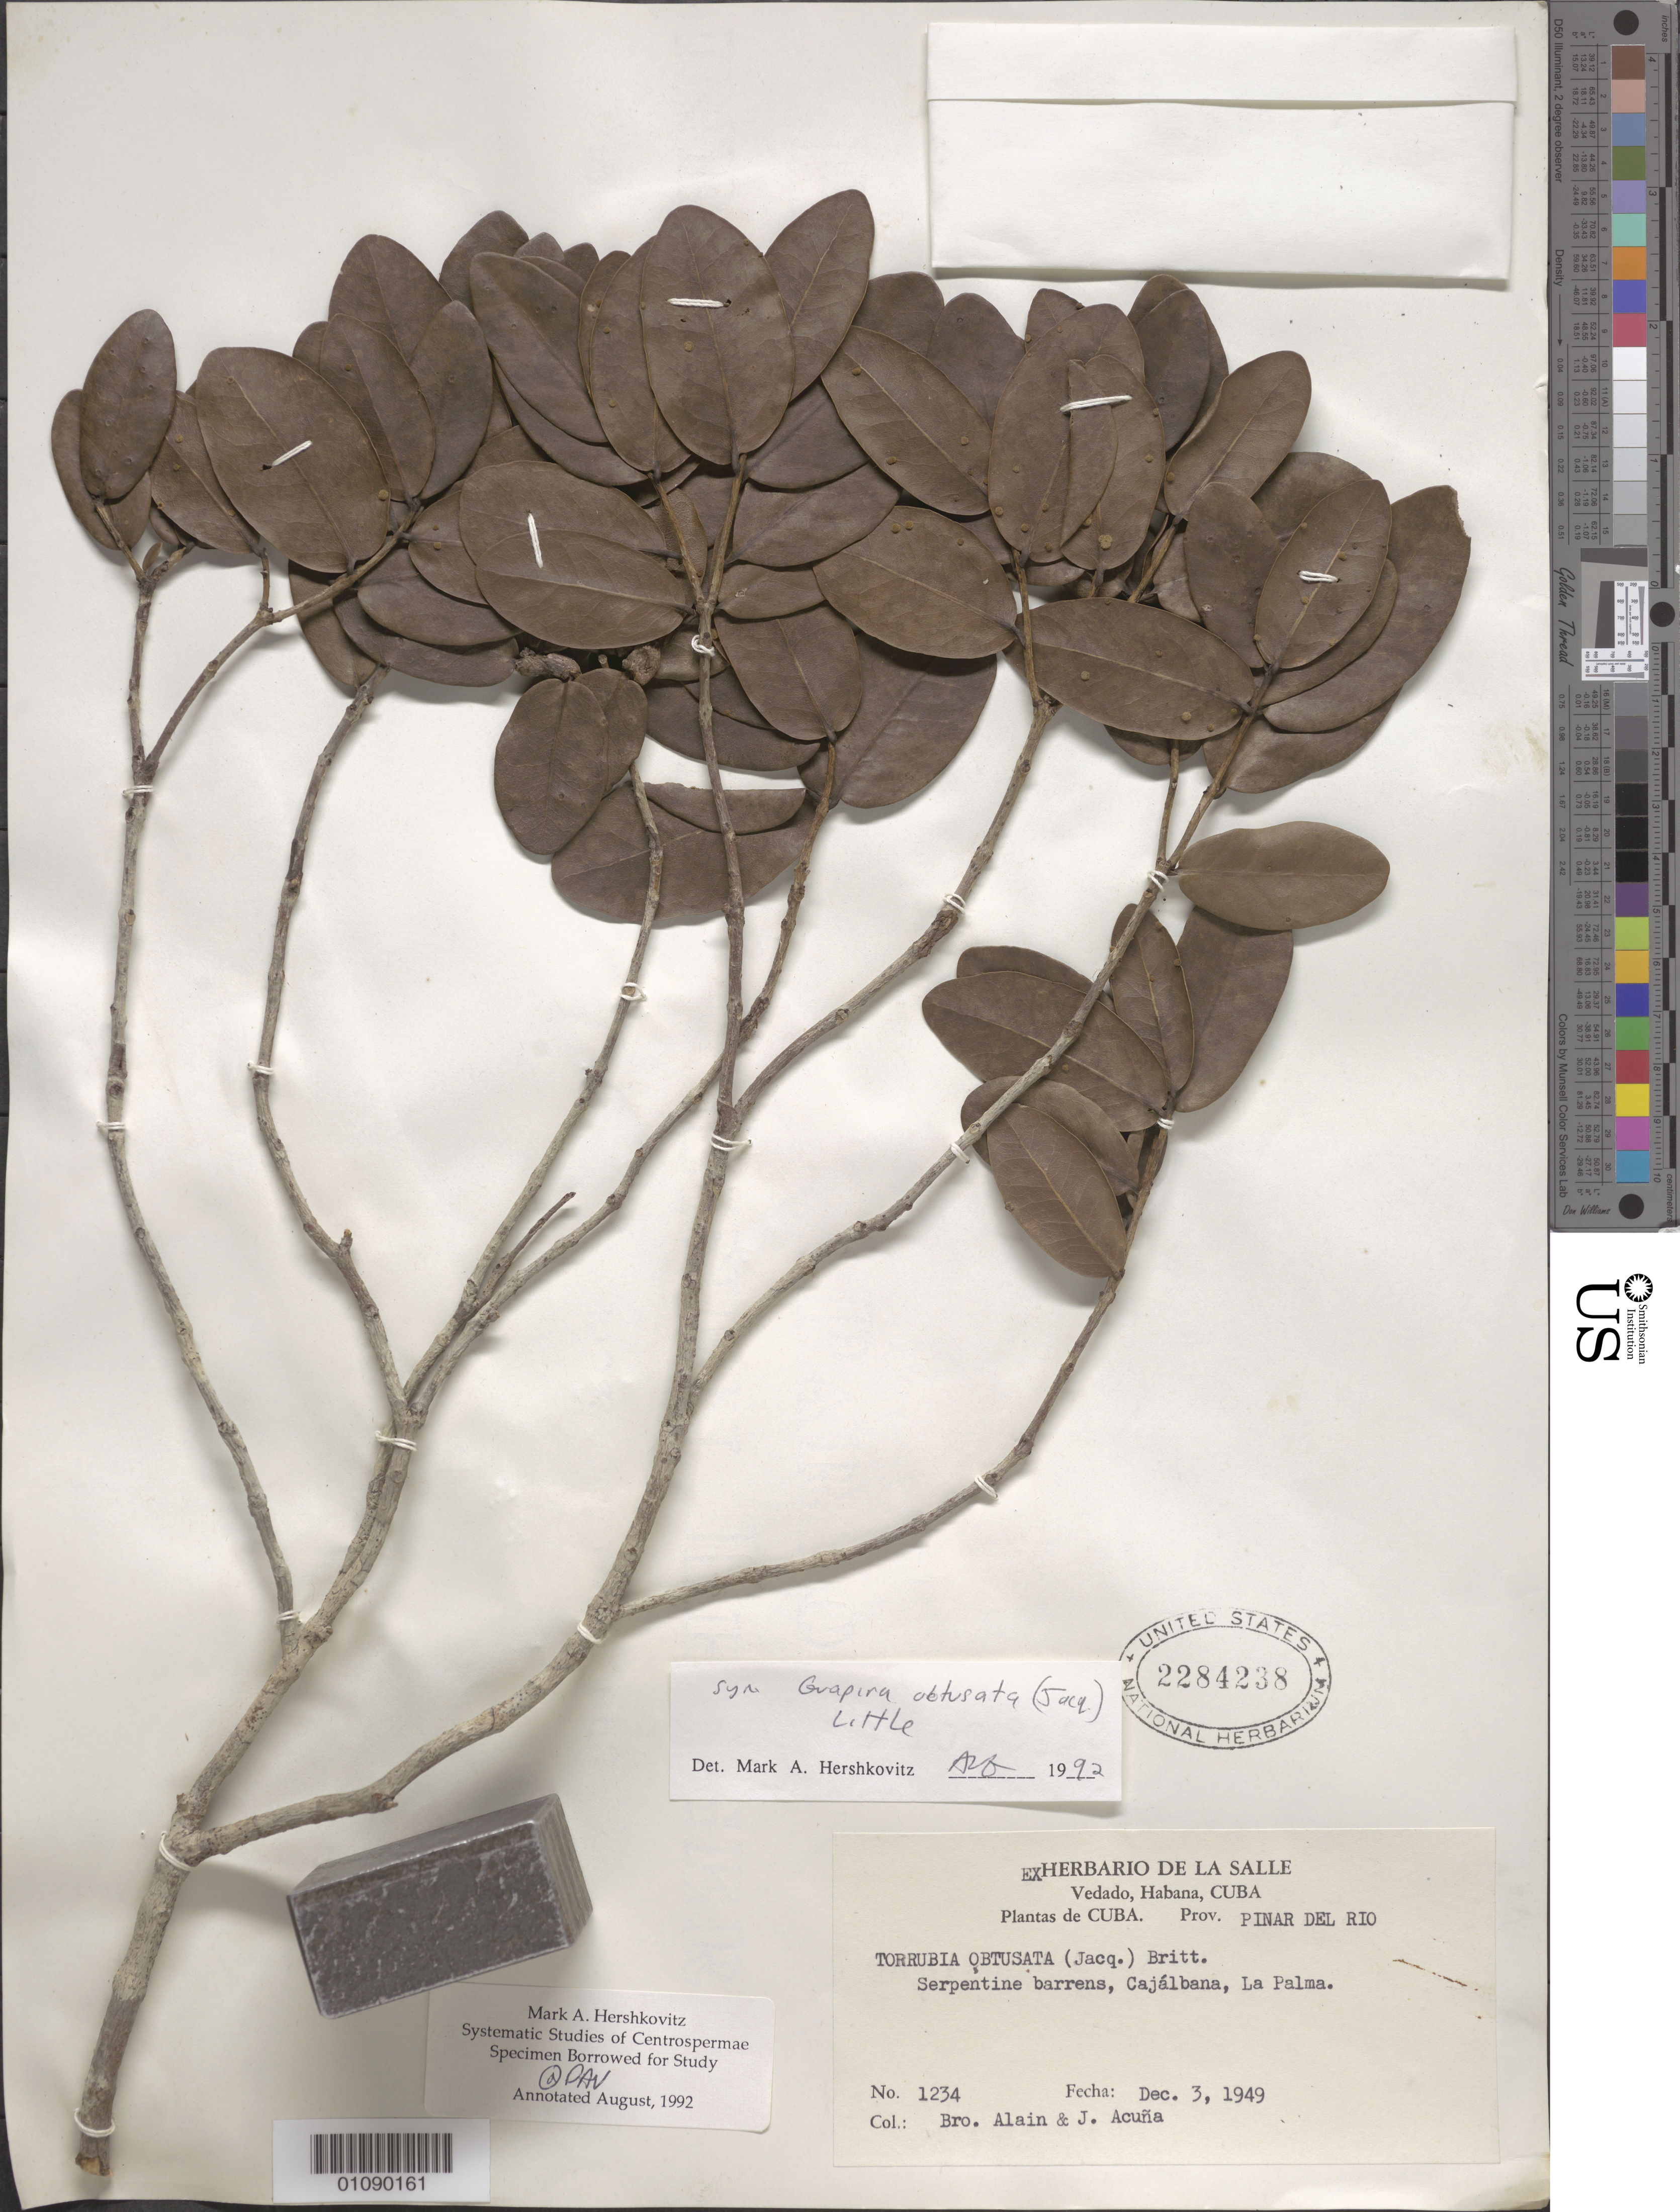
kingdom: Plantae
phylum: Tracheophyta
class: Magnoliopsida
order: Caryophyllales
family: Nyctaginaceae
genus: Guapira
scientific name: Guapira cajalbanensis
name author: M.A. Díaz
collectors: A. H. Liogier & J. Acuña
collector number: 1234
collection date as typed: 03 Dec 1949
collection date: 1949-12-03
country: Cuba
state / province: Pinar del Rio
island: Cuba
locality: La Palma, Cajalbana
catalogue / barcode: US 2284238